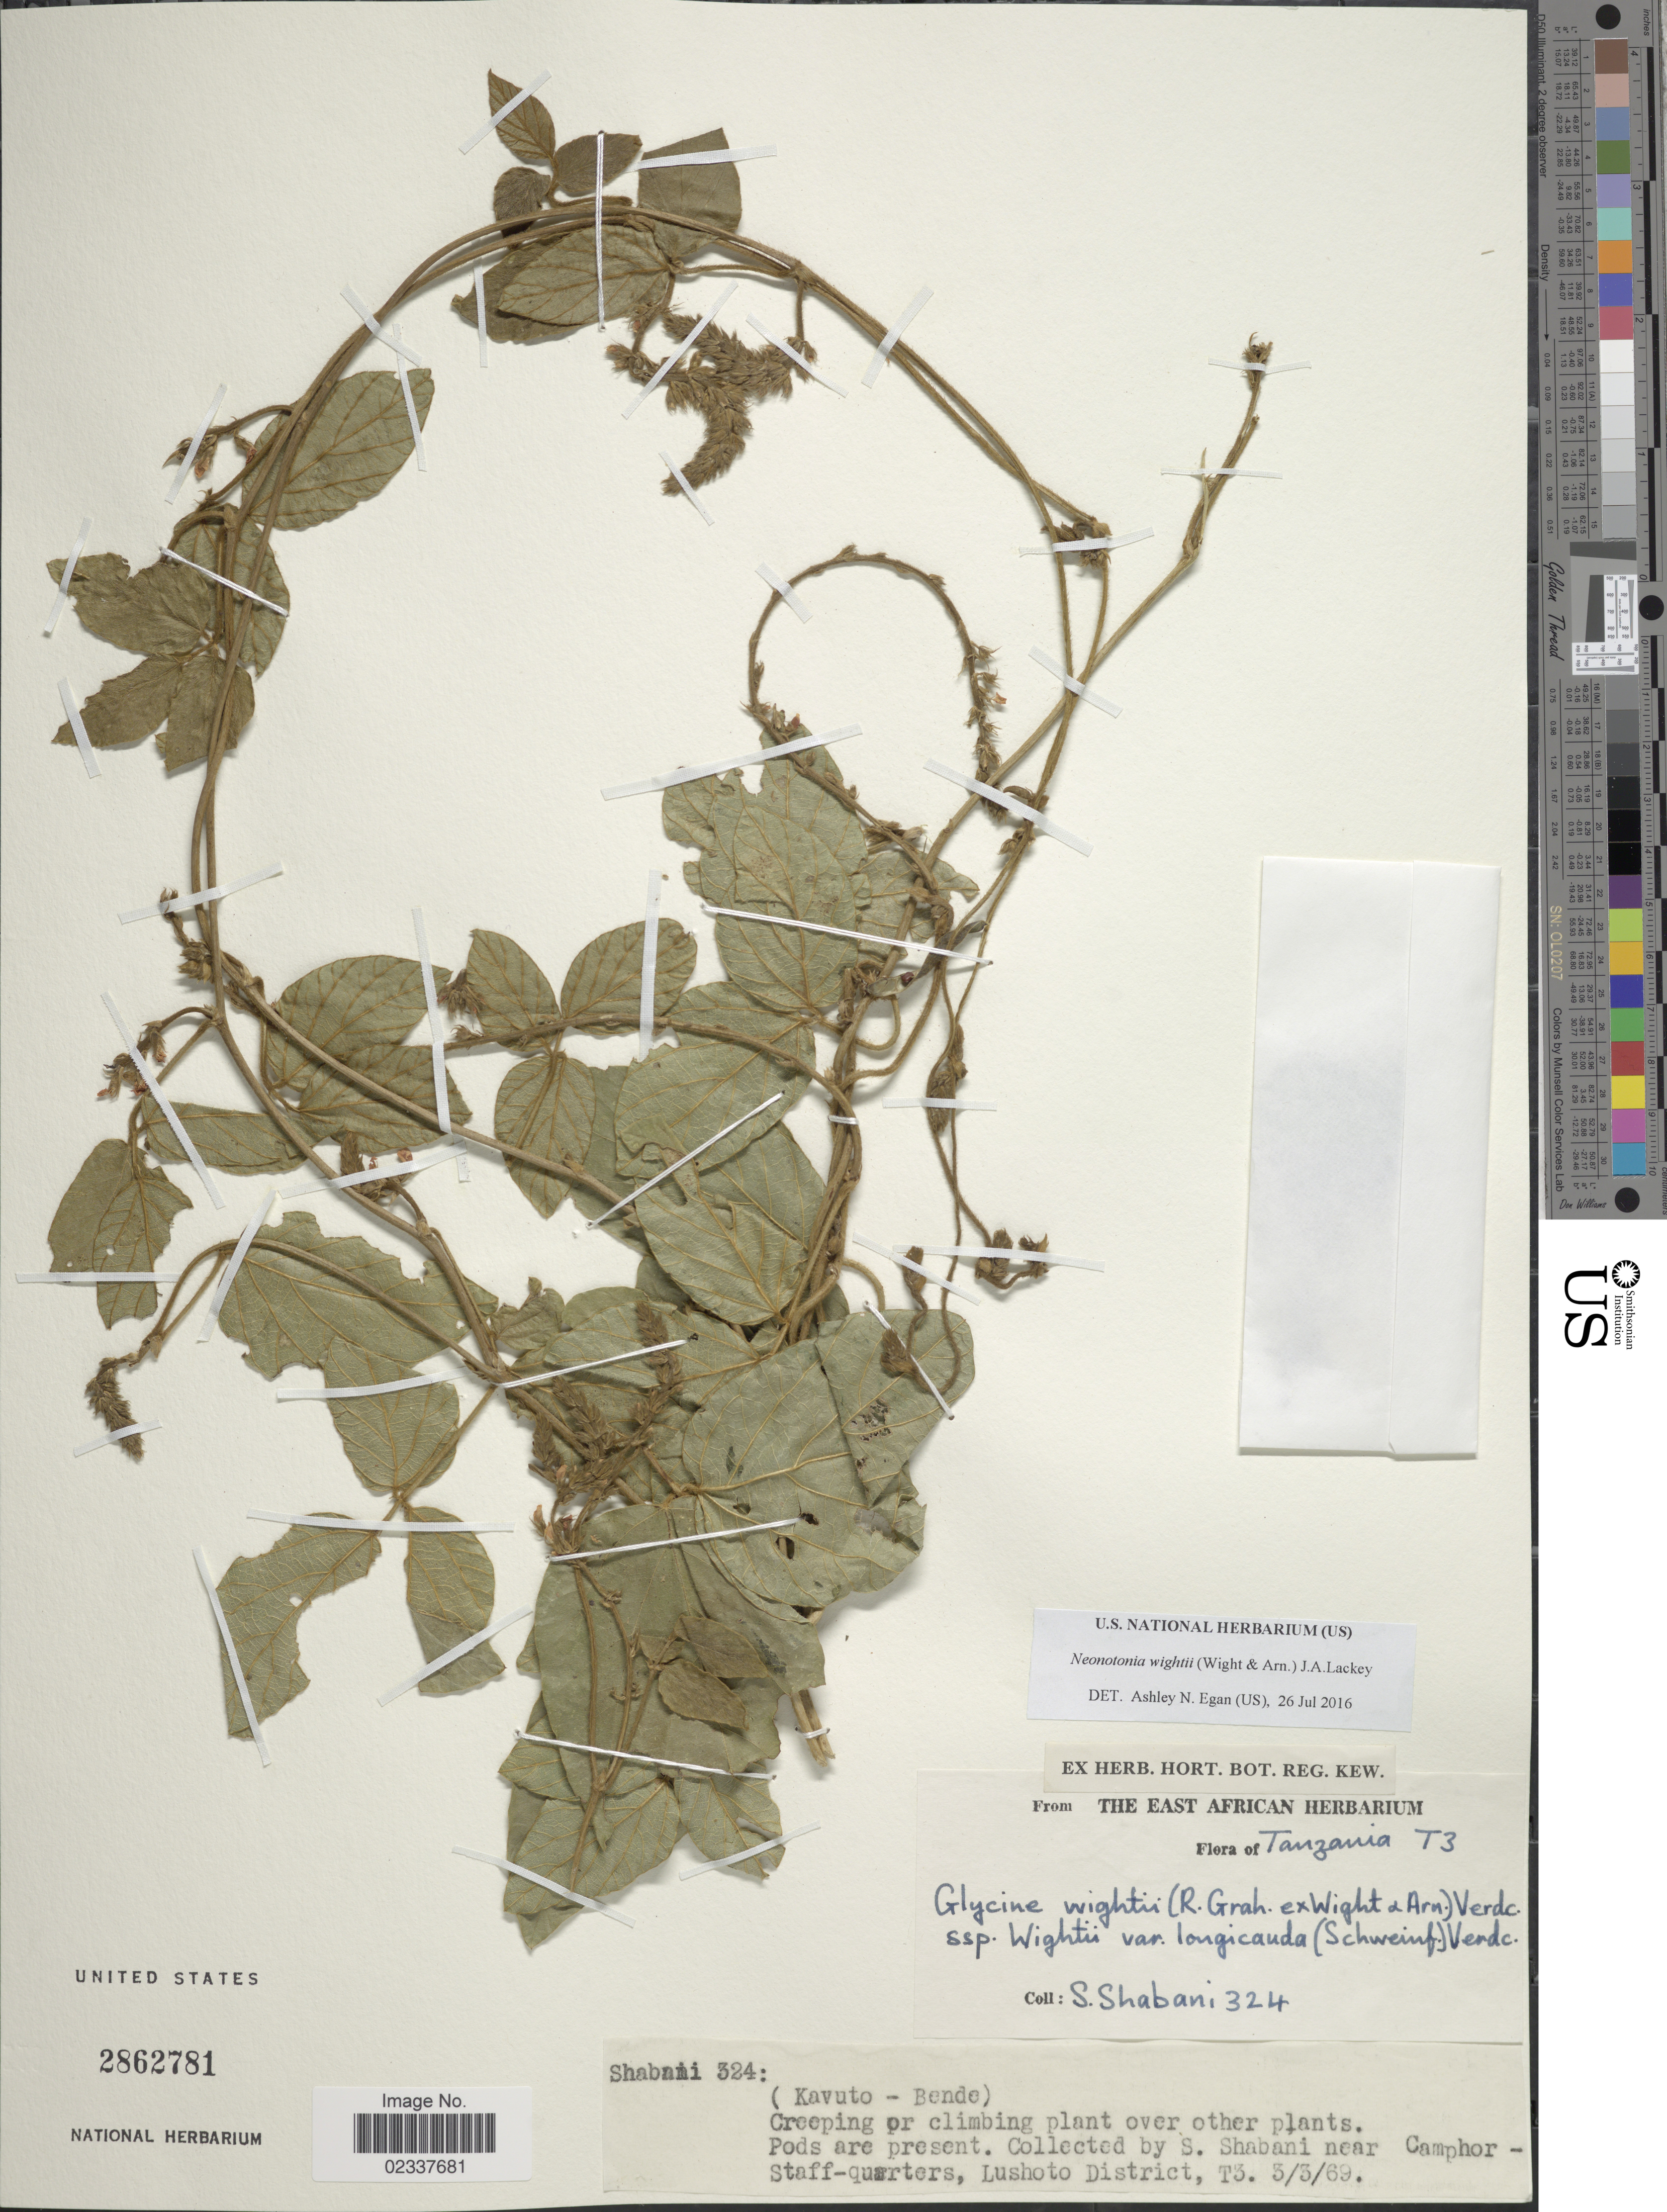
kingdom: Plantae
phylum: Tracheophyta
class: Magnoliopsida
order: Fabales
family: Fabaceae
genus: Neonotonia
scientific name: Neonotonia wightii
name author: (Arn.) J.A. Lackey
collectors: S. Shabani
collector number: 324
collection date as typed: Transcribed d/m/y: 3/3/69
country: Tanzania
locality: Tanzania T3, near Camphor-Staff-quarters, Lushoto District, T3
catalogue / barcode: US 2862781